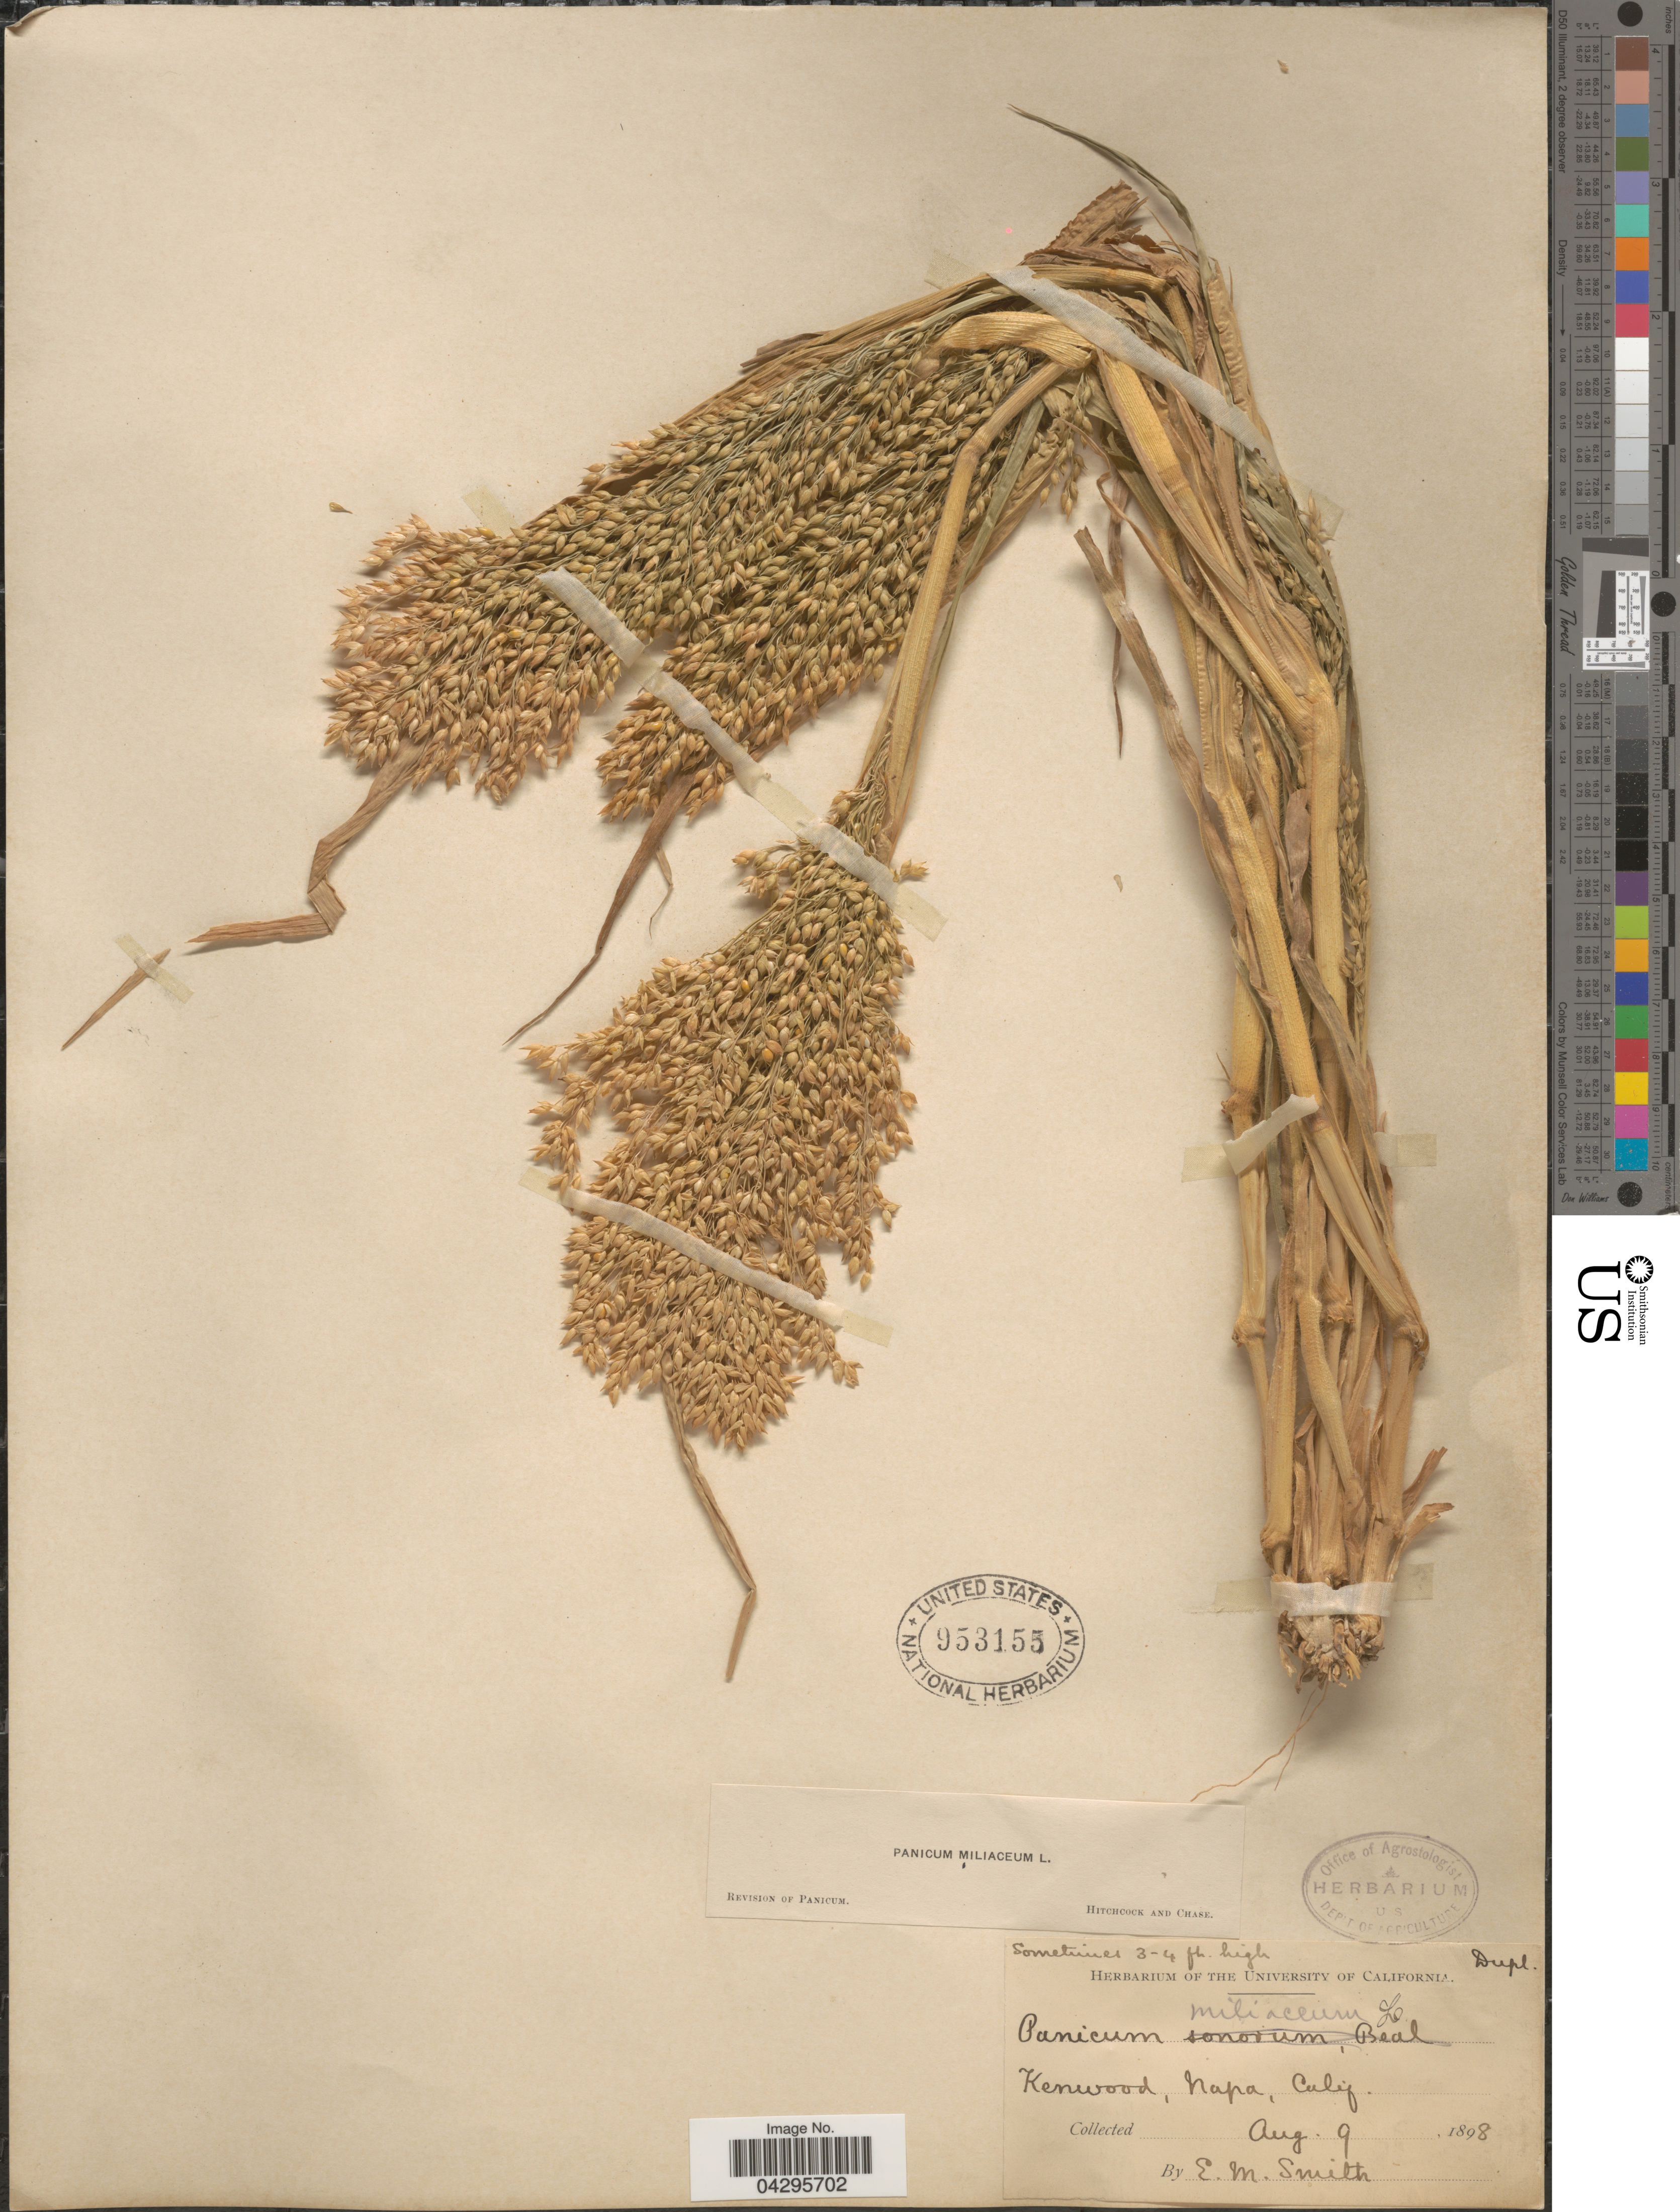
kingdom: Plantae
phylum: Tracheophyta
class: Liliopsida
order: Poales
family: Poaceae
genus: Panicum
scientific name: Panicum miliaceum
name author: L.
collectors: E. Smith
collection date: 1898-08-09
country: United States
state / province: California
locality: Kenwood, Napa.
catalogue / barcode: US 953155